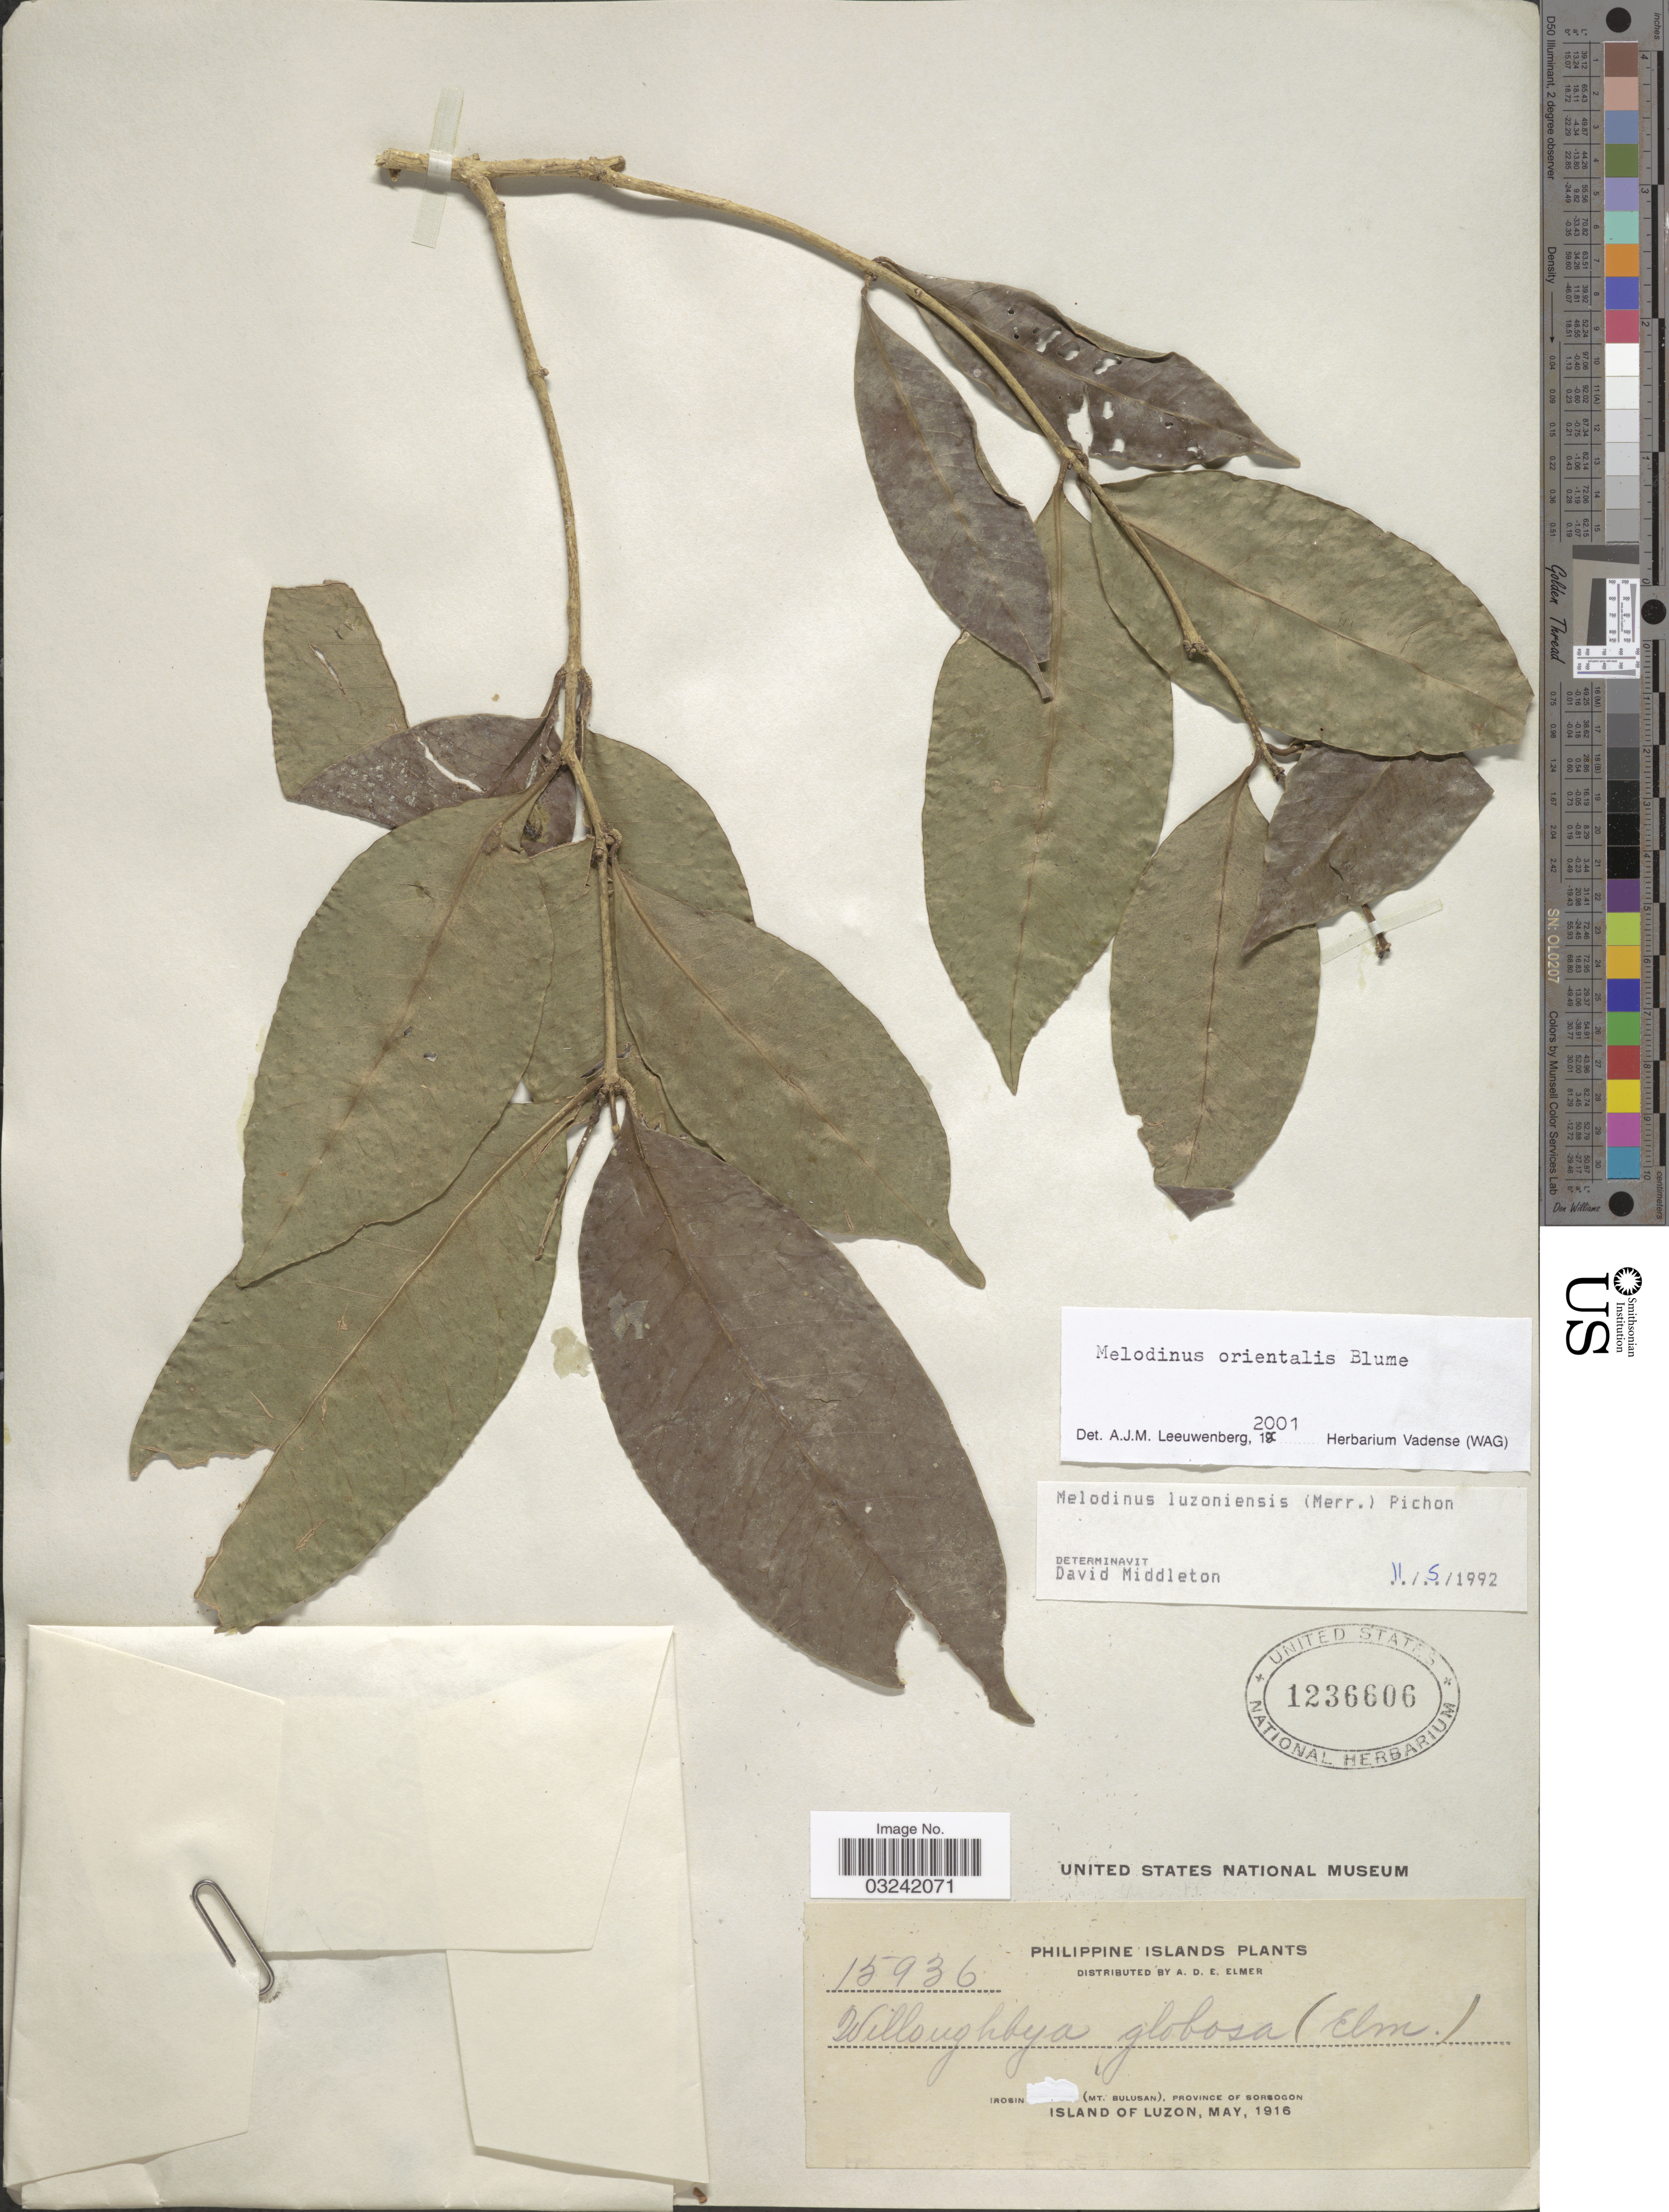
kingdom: Plantae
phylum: Tracheophyta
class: Magnoliopsida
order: Gentianales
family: Apocynaceae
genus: Melodinus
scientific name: Melodinus orientalis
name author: Blume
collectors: A. D. E. Elmer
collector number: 15936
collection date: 1916-05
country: Philippines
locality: Irosin (Mt. Bulusan), Province of Sorsogon. Island of Luzon.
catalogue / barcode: US 1236606